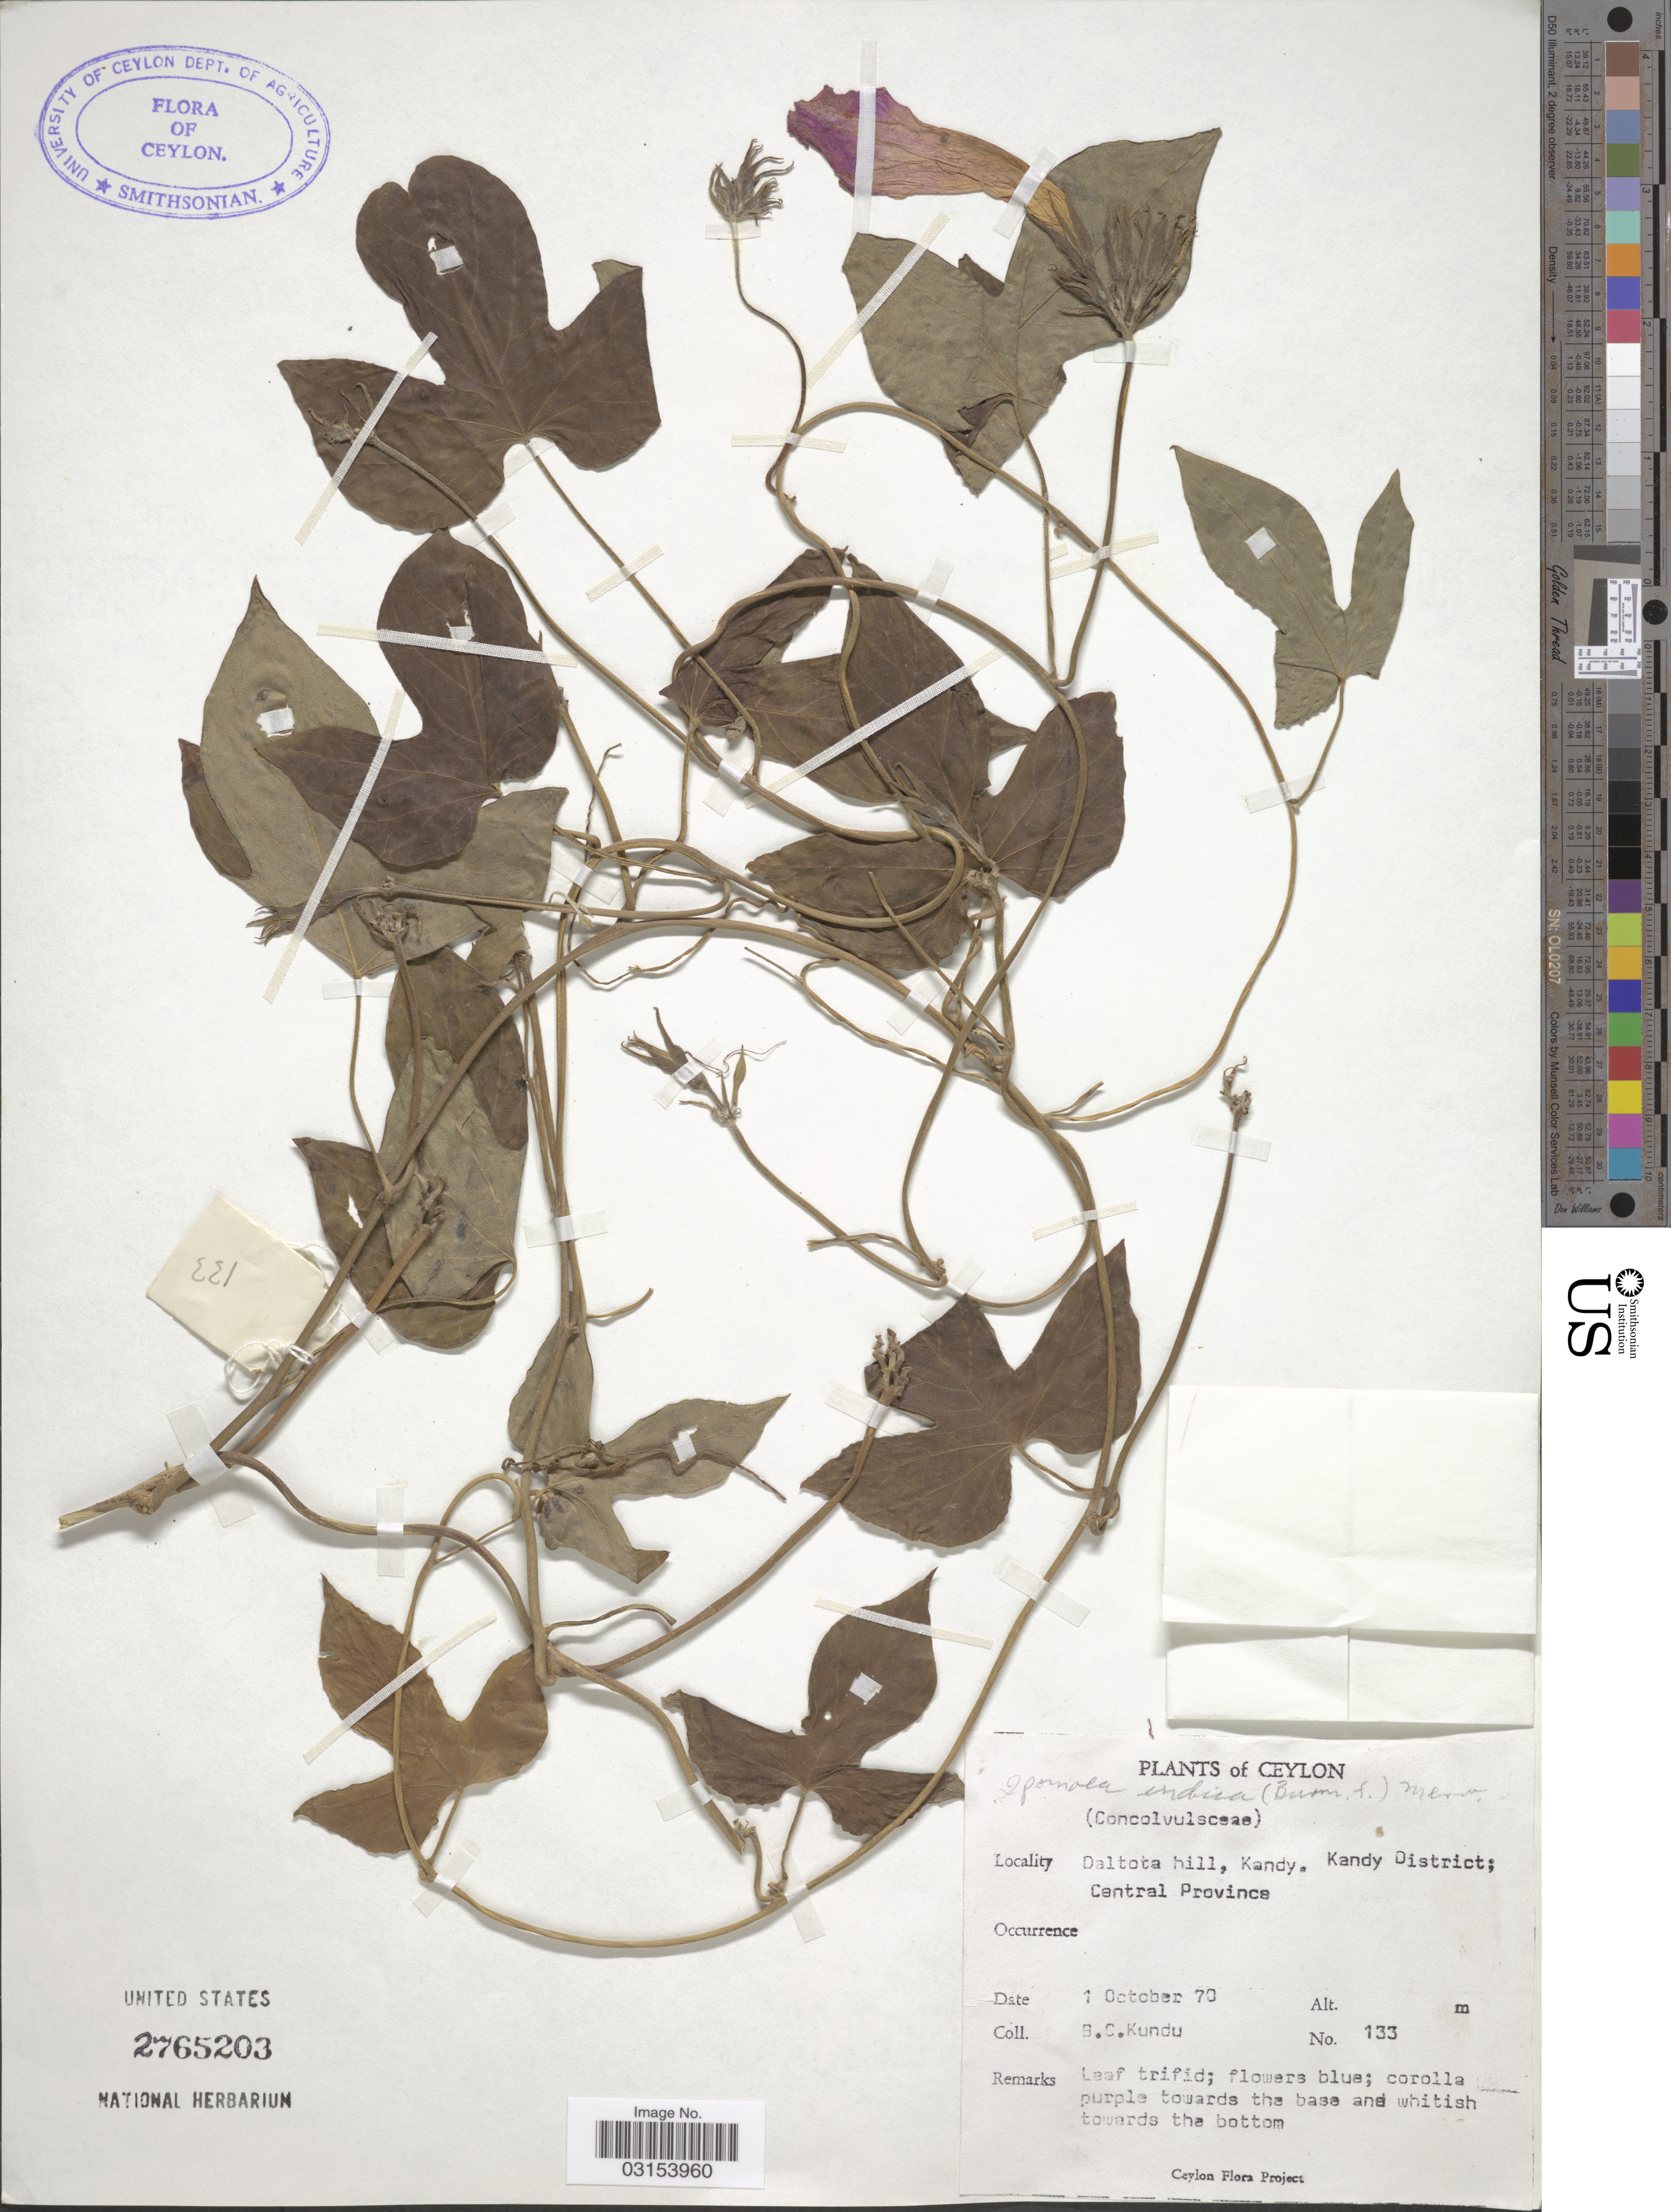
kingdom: Plantae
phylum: Tracheophyta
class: Magnoliopsida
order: Solanales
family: Convolvulaceae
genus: Ipomoea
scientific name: Ipomoea indica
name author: (Burm.) Merr.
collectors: B. C. Kundu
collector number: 133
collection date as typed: Transcribed d/m/y: 1/10/70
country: Sri Lanka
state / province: Central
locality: Ceylon. Daltota hill, Kandy. Kandy District.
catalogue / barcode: US 2765203